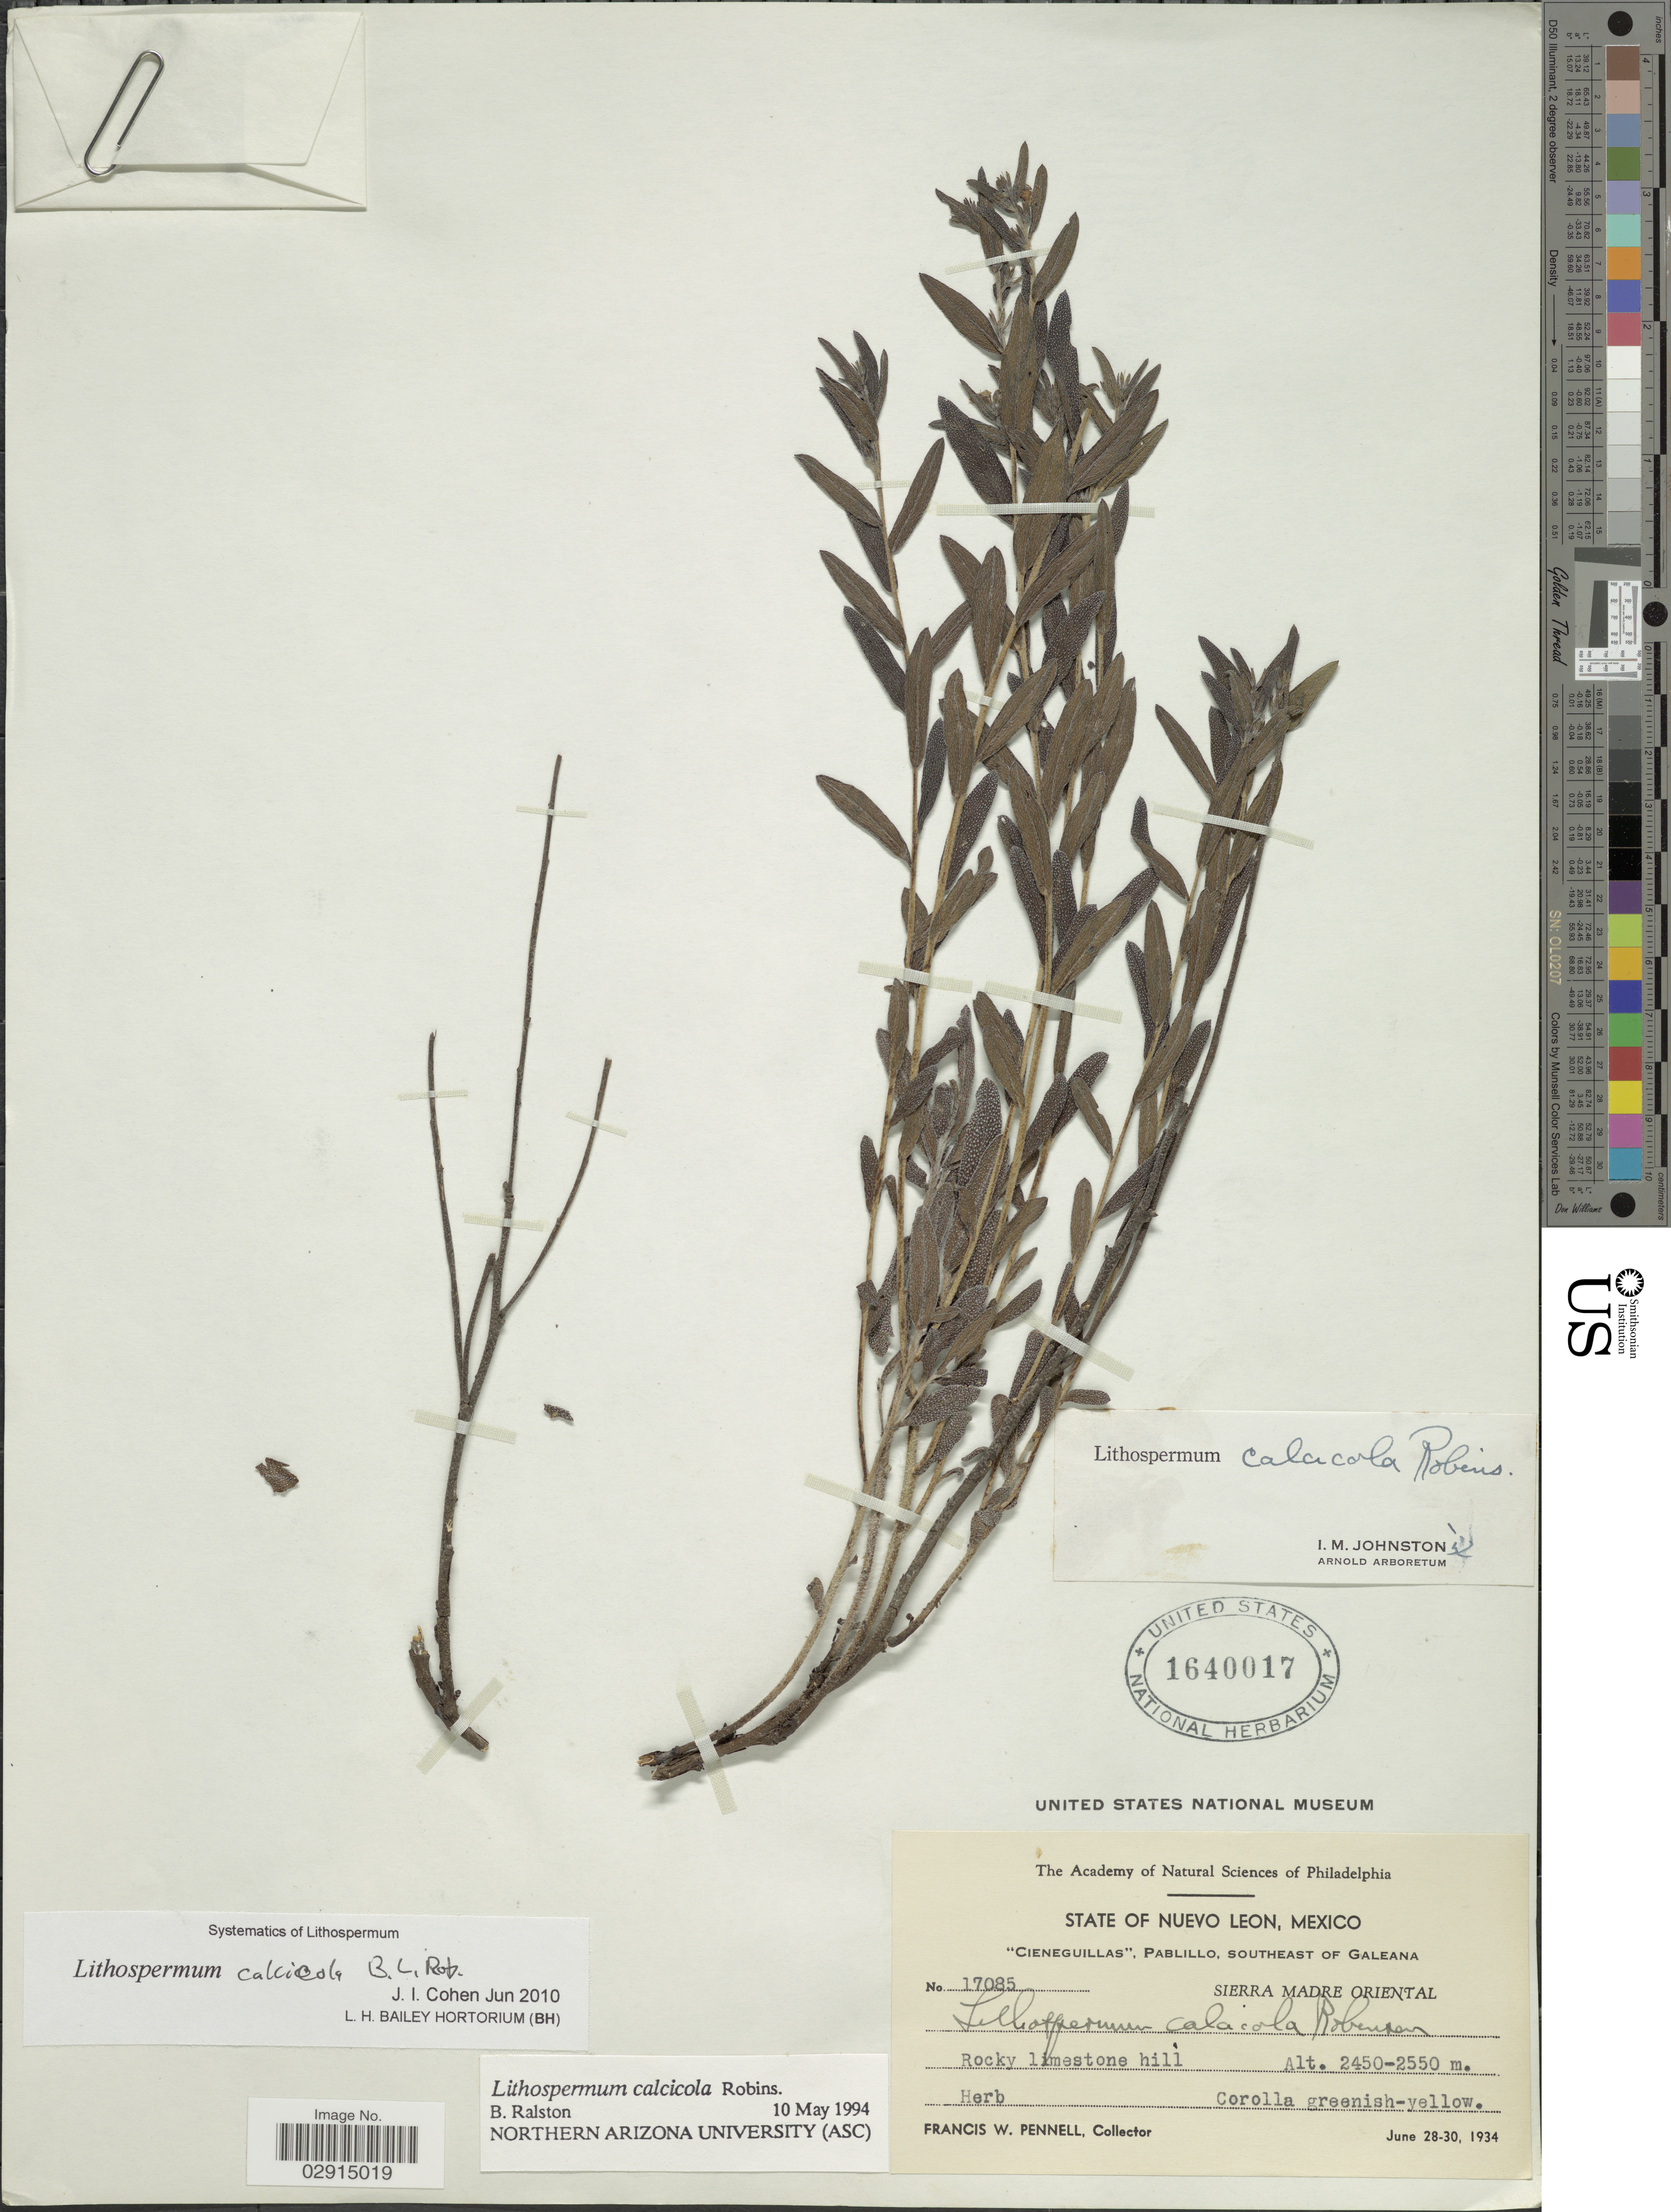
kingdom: Plantae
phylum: Tracheophyta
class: Magnoliopsida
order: Boraginales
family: Boraginaceae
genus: Lithospermum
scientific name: Lithospermum calcicola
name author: B.L. Rob.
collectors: F. W. Pennell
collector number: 17085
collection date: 1934-06-28/1934-06-30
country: Mexico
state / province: Nuevo León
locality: Cieneguillas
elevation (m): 2450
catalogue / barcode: US 1640017